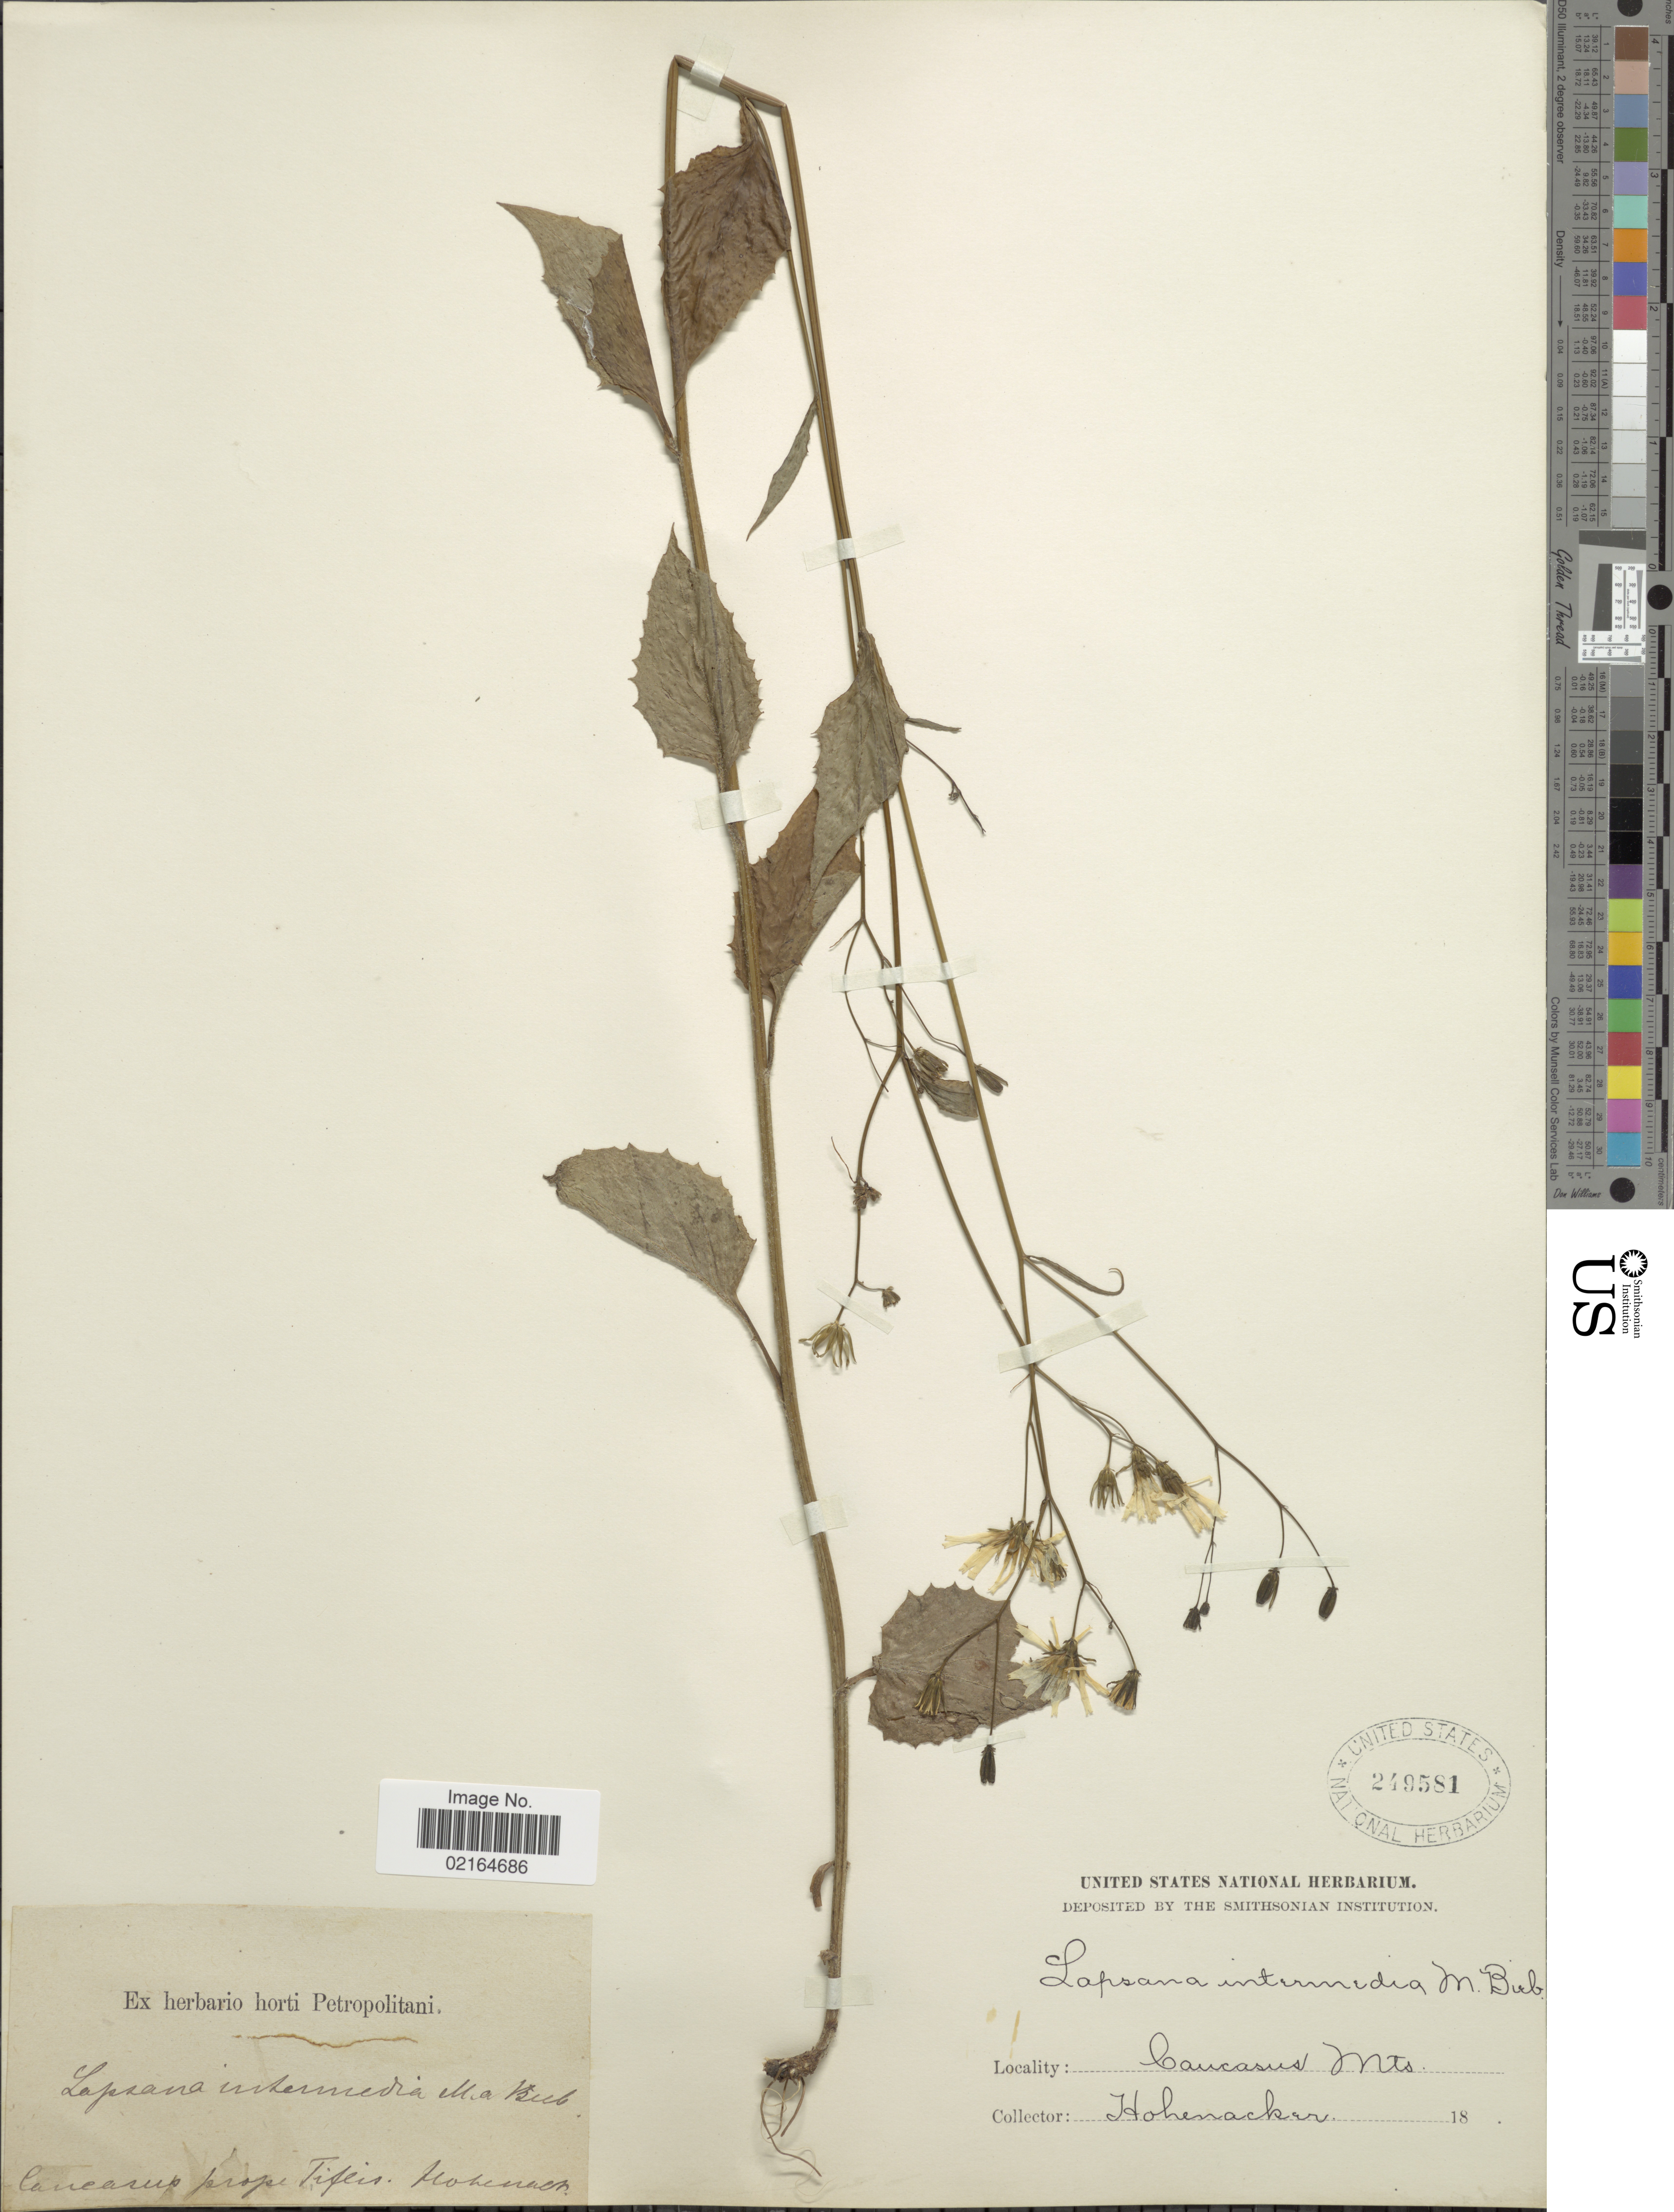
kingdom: Plantae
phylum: Tracheophyta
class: Magnoliopsida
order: Asterales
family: Asteraceae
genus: Lapsana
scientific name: Lapsana intermedia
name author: M. Bieb.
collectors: Hohenacker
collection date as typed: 18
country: Georgia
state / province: Tbilisi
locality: Caucacus Mts. Caucasus prope Tiflis.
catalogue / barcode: US 249581